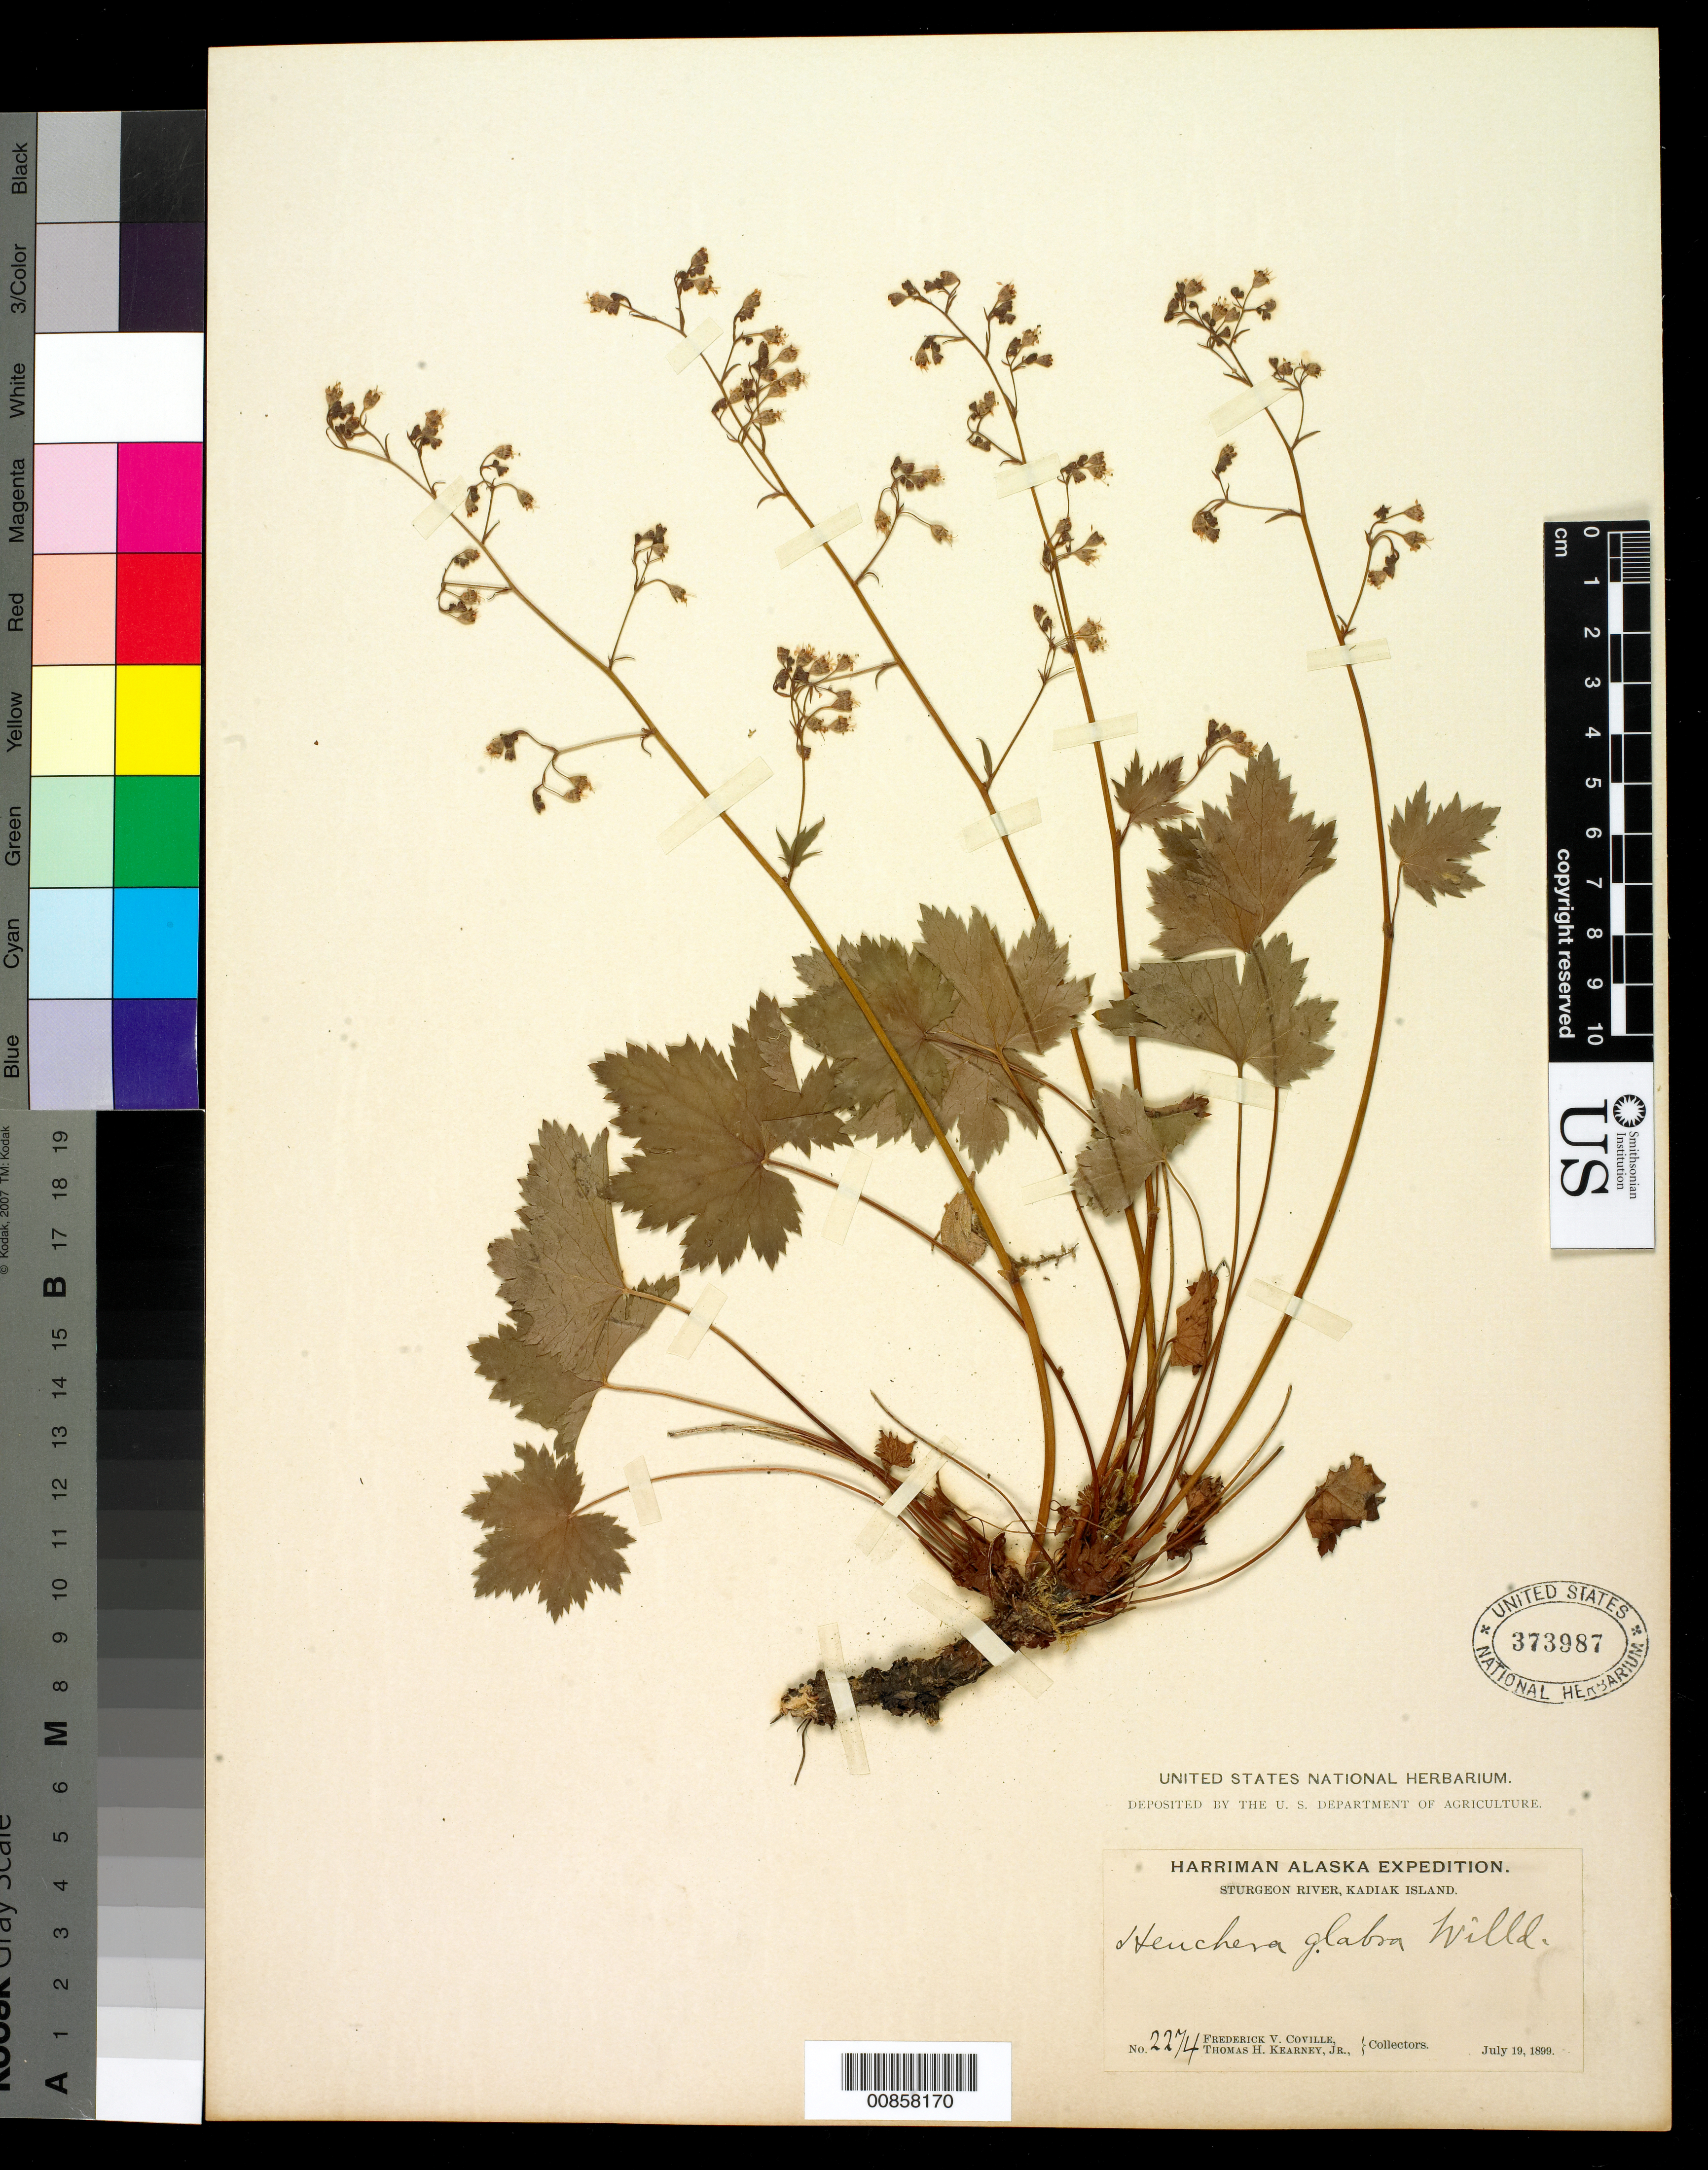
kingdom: Plantae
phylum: Tracheophyta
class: Magnoliopsida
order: Saxifragales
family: Saxifragaceae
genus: Heuchera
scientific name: Heuchera glabra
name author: Willd. ex Roem. & Schult.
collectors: F. V. Coville & T. H. Kearney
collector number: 2274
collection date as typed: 19 Jul 1899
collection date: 1899-07-19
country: United States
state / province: Alaska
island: Kodiak [Kadiak]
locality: Sturgeon River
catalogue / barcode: US 373987